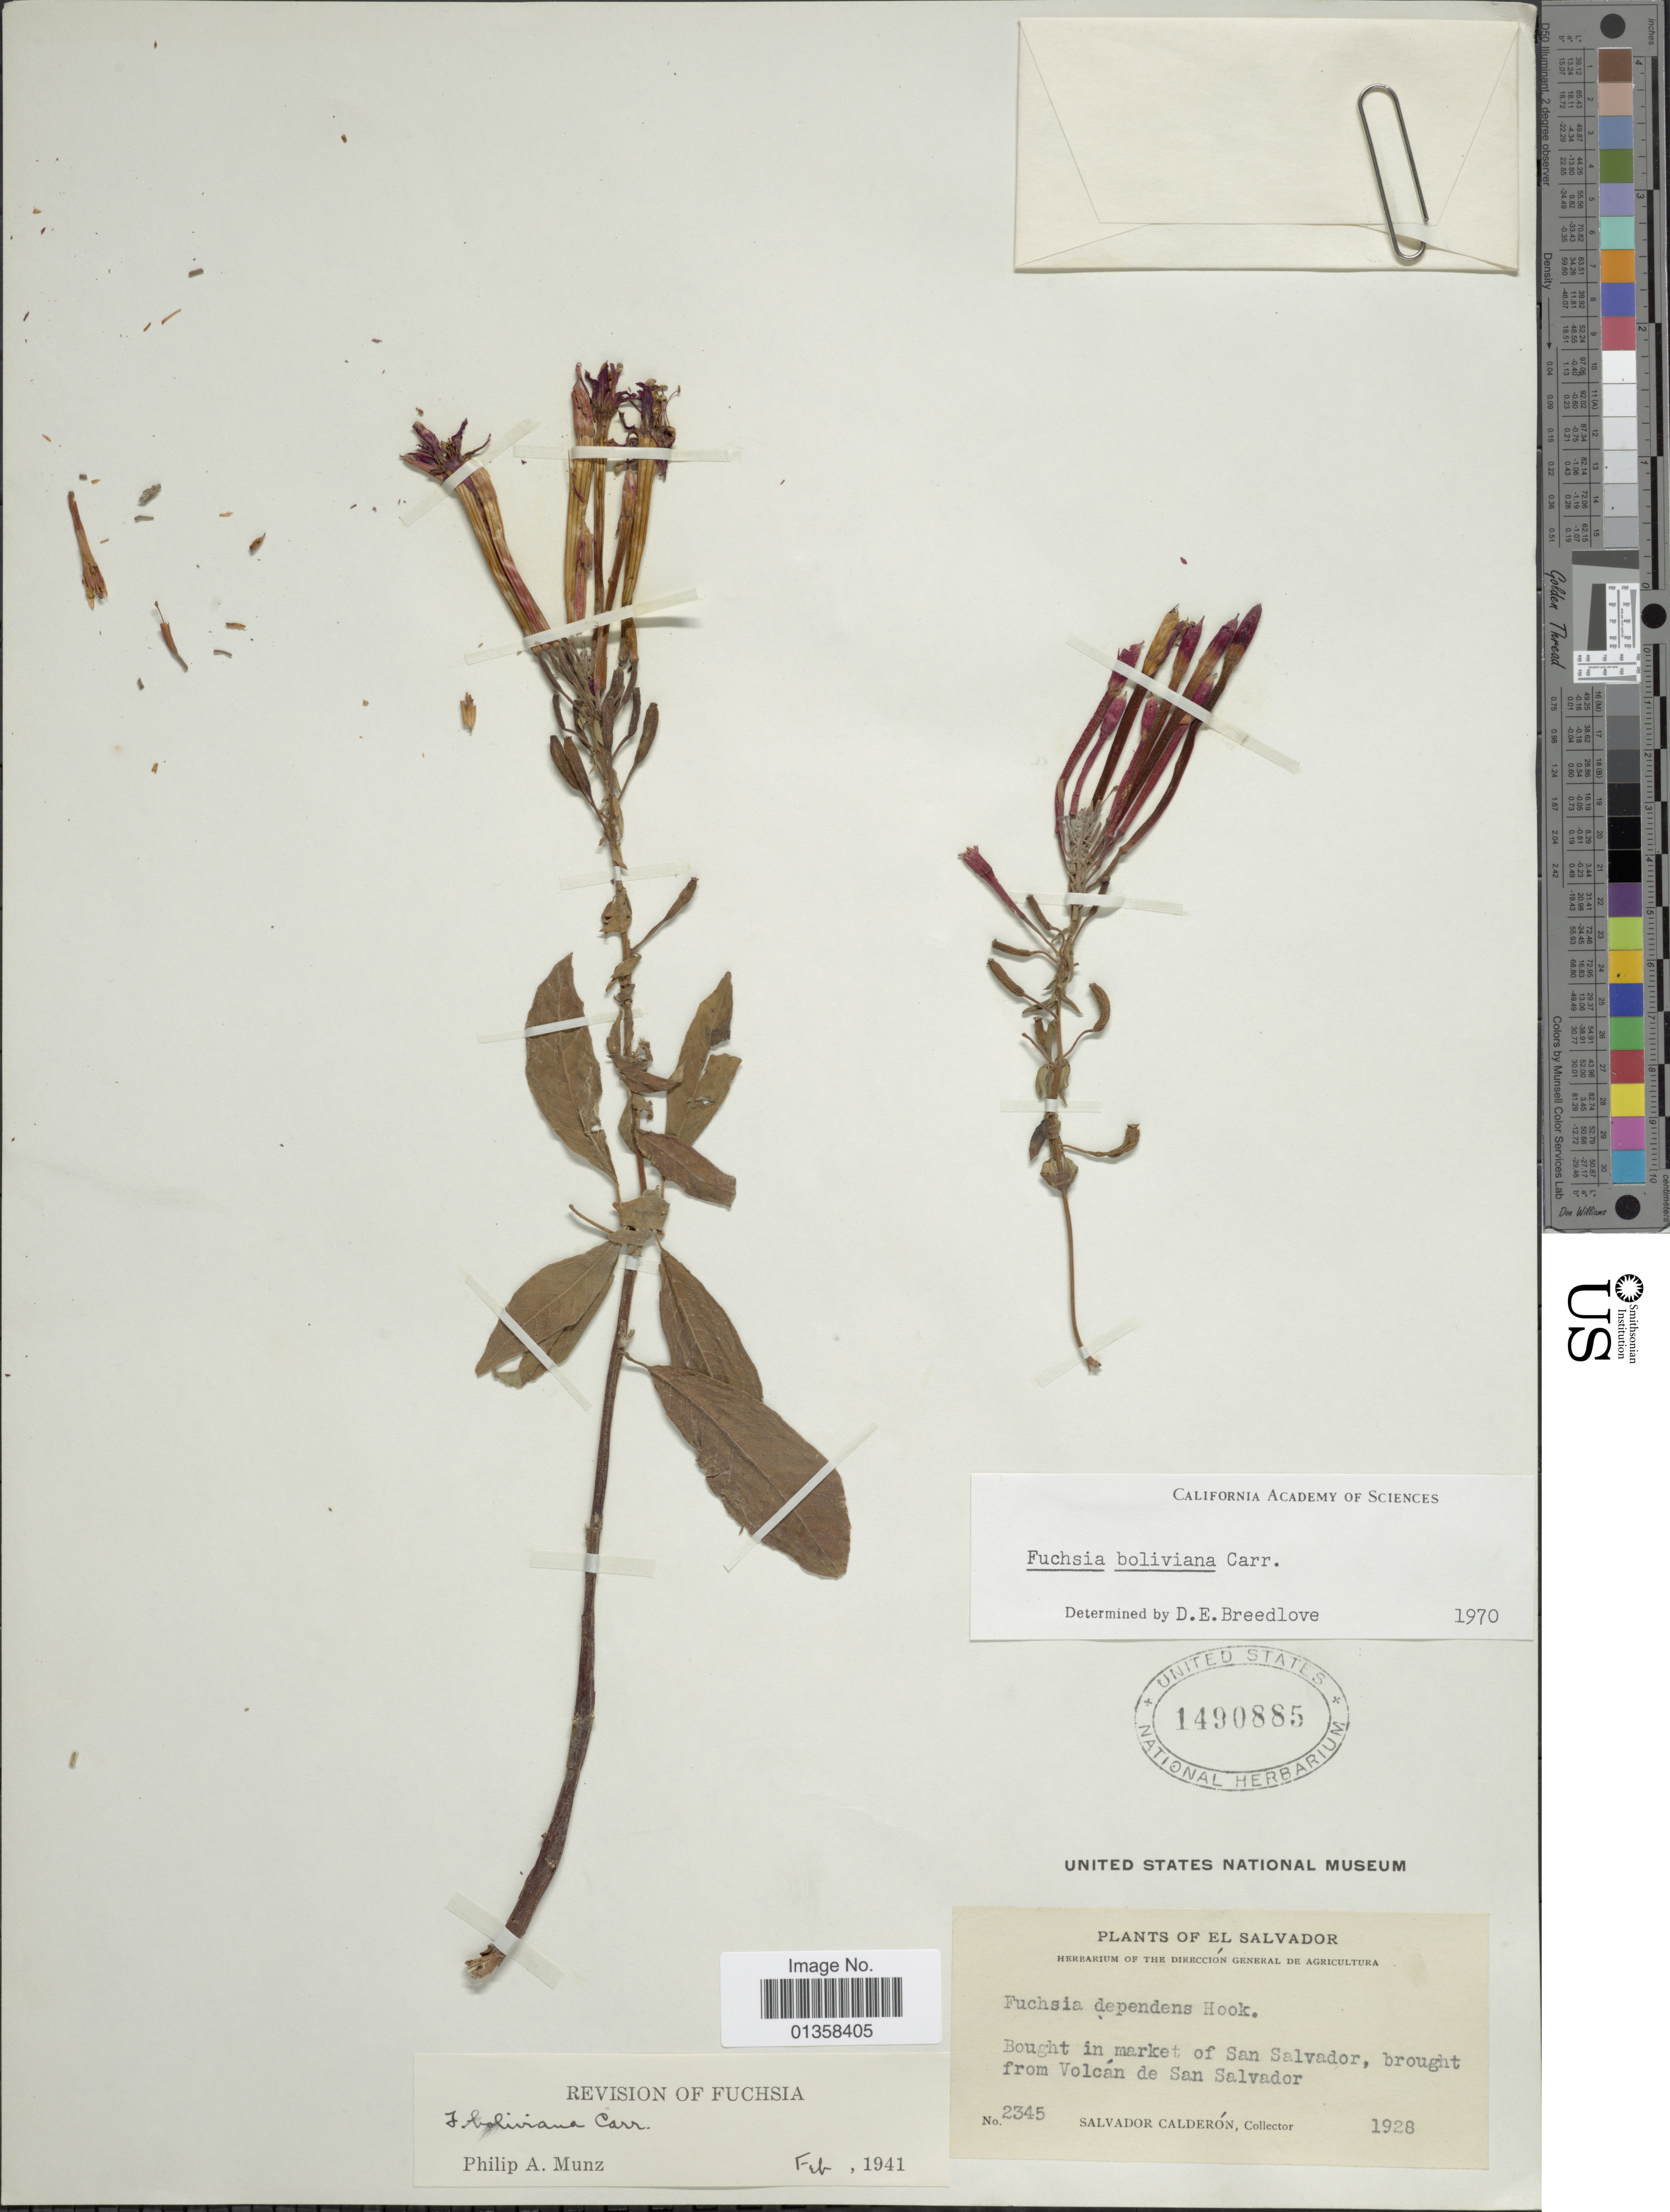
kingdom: Plantae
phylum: Tracheophyta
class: Magnoliopsida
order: Myrtales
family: Onagraceae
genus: Fuchsia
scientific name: Fuchsia boliviana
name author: Carrière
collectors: S. Calderón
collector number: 2345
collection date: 1928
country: El Salvador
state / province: San Salvador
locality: Bought in market of San Salvador, brought from Volcán de San Salvador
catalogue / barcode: US 1490885